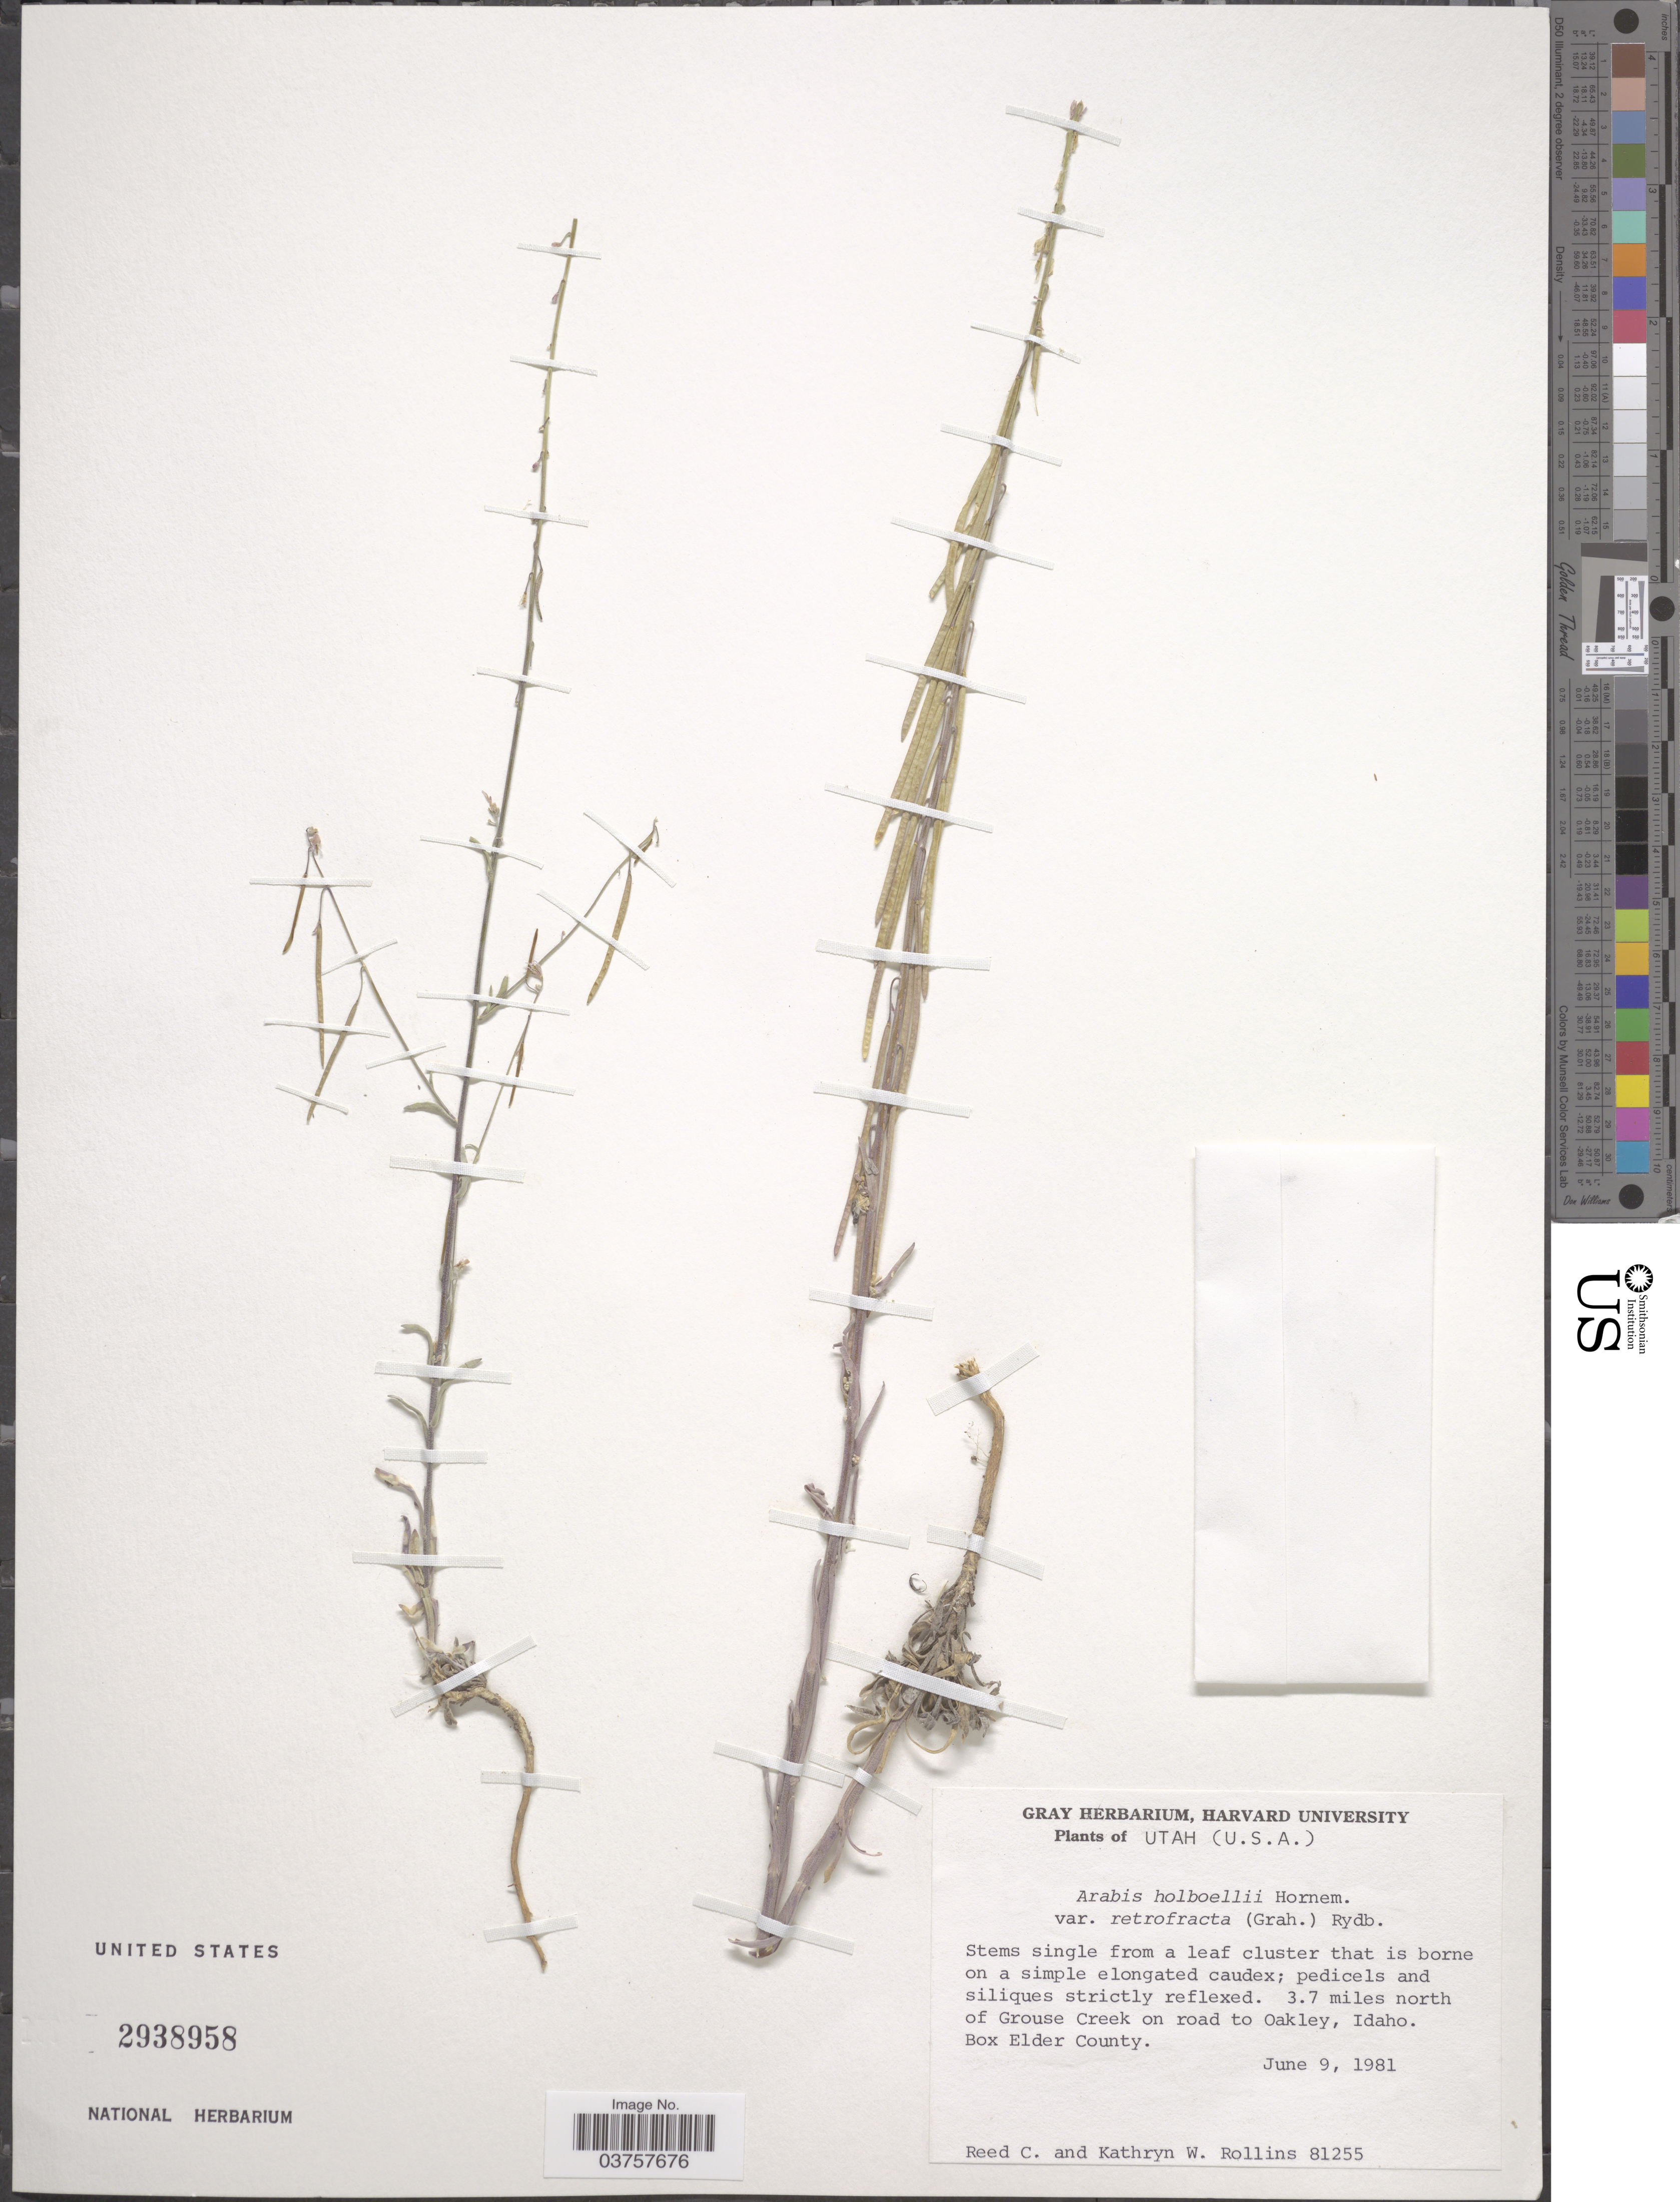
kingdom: Plantae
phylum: Tracheophyta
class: Magnoliopsida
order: Brassicales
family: Brassicaceae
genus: Arabis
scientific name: Arabis holboellii var. retrofracta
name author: Rydb.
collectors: R. C. Rollins & K. W. Rollins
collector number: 81255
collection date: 1981-06-09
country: United States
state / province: Utah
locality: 3.7 miles north of Grouse Creek on road to Oakley. Box Elder County.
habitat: north of creek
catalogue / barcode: US 2938958